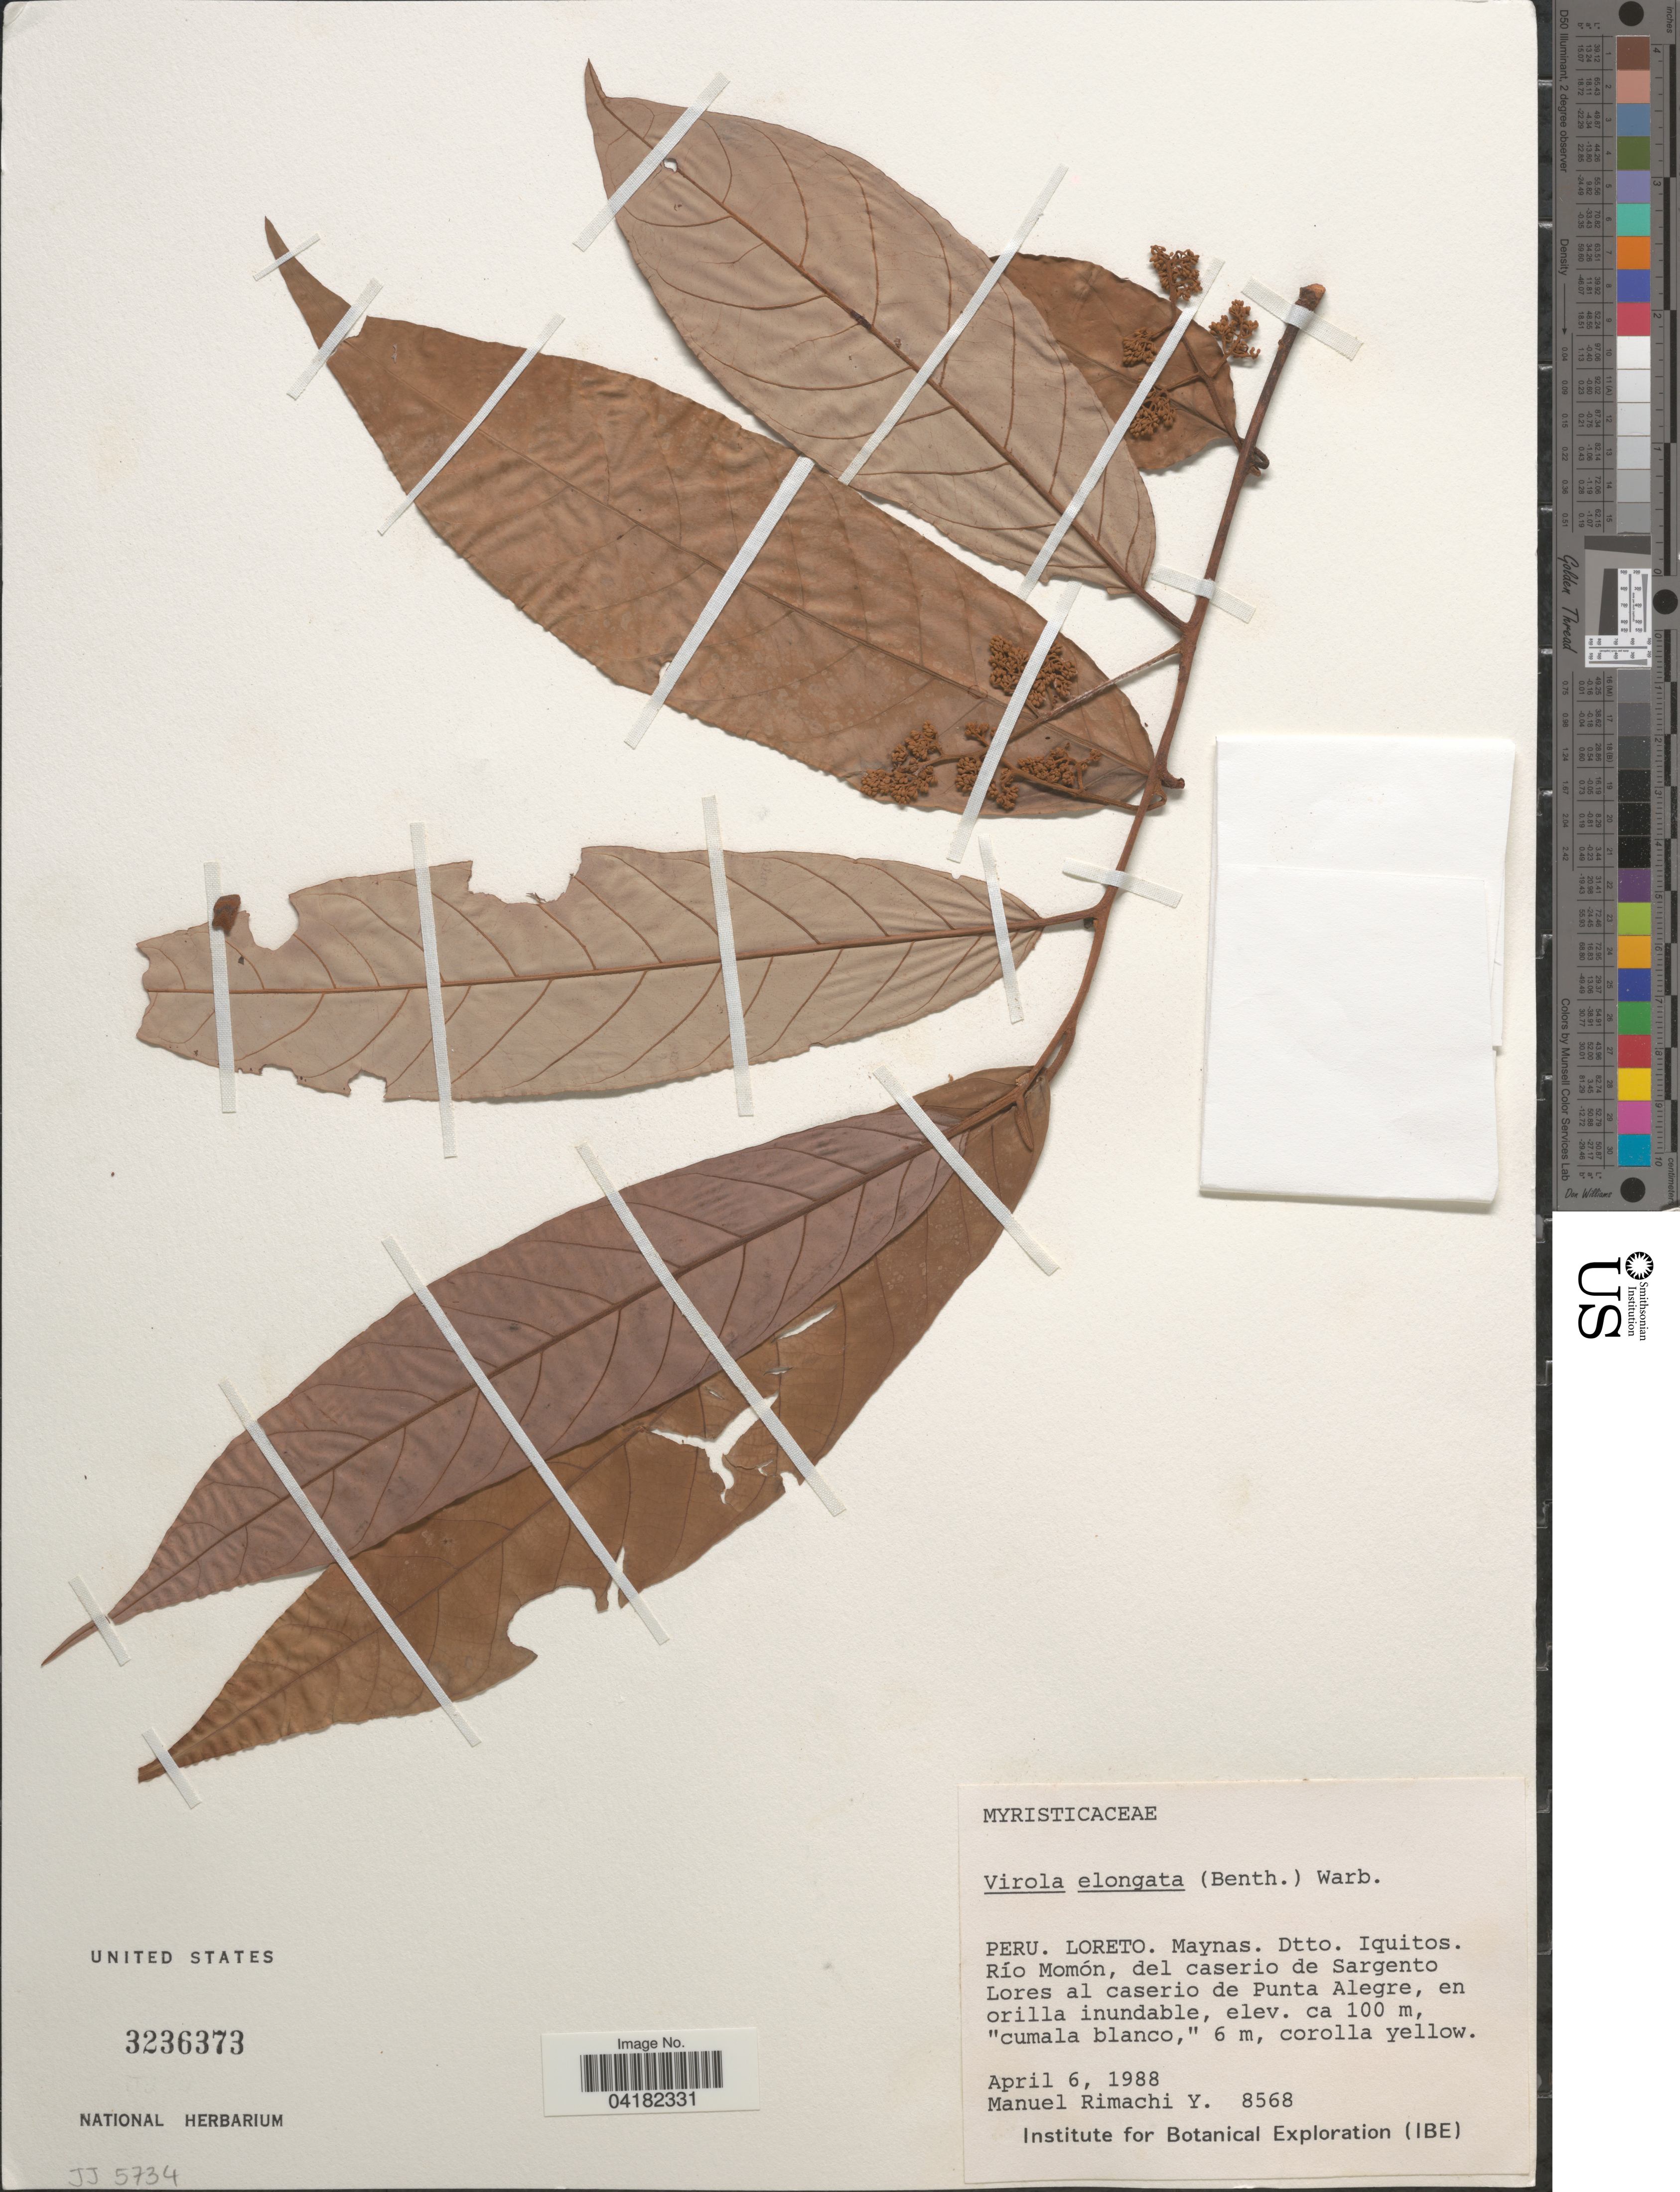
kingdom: Plantae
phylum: Tracheophyta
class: Magnoliopsida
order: Magnoliales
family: Myristicaceae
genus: Virola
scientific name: Virola elongata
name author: (Benth.) Warb.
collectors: M. Rimachi Y.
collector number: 8568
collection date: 1988-04-06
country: Peru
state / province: Loreto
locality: Maynas. Dtto. Iquitos. Río Momón, del caserio de Sargento Lores al caserio de Punta Alegre.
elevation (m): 100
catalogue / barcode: US 3236373